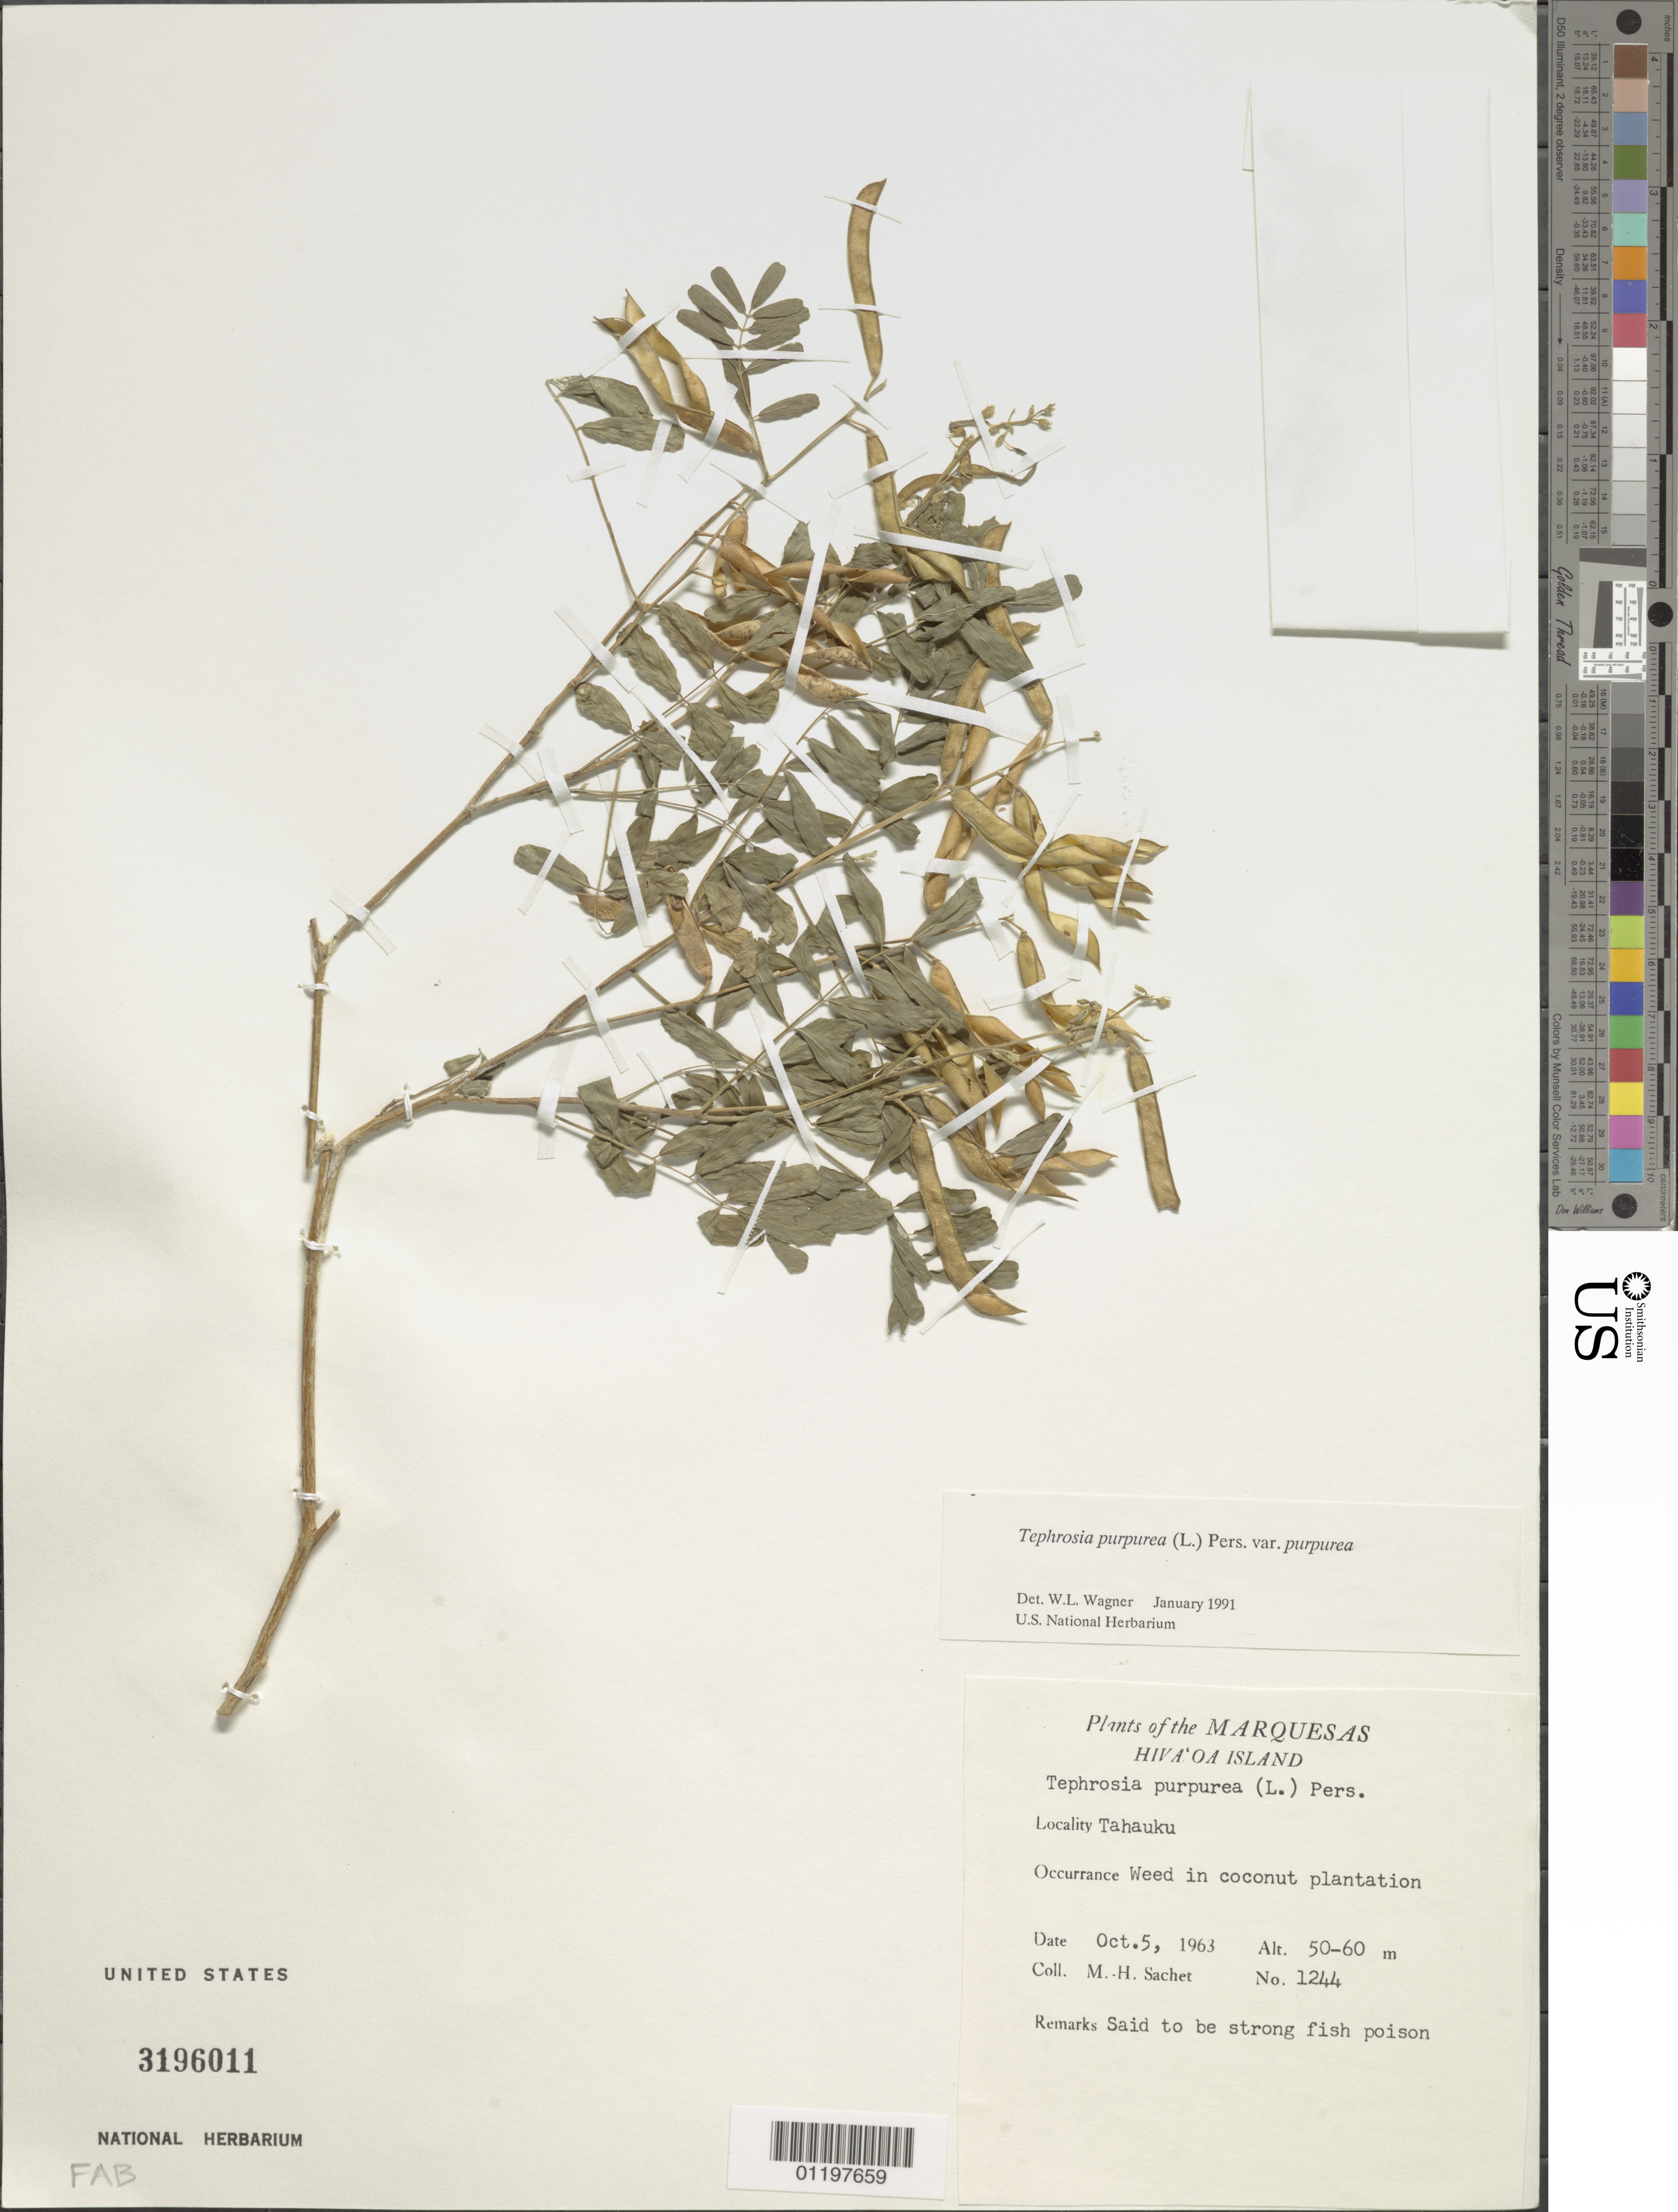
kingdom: Plantae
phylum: Tracheophyta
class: Magnoliopsida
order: Fabales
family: Fabaceae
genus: Tephrosia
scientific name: Tephrosia purpurea var. purpurea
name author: (L.) Pers.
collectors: M.-H. Sachet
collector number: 1244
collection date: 1963-10-05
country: French Polynesia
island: Hiva Oa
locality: Tahauku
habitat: Weed in coconut plantation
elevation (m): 50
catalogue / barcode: US 3196011